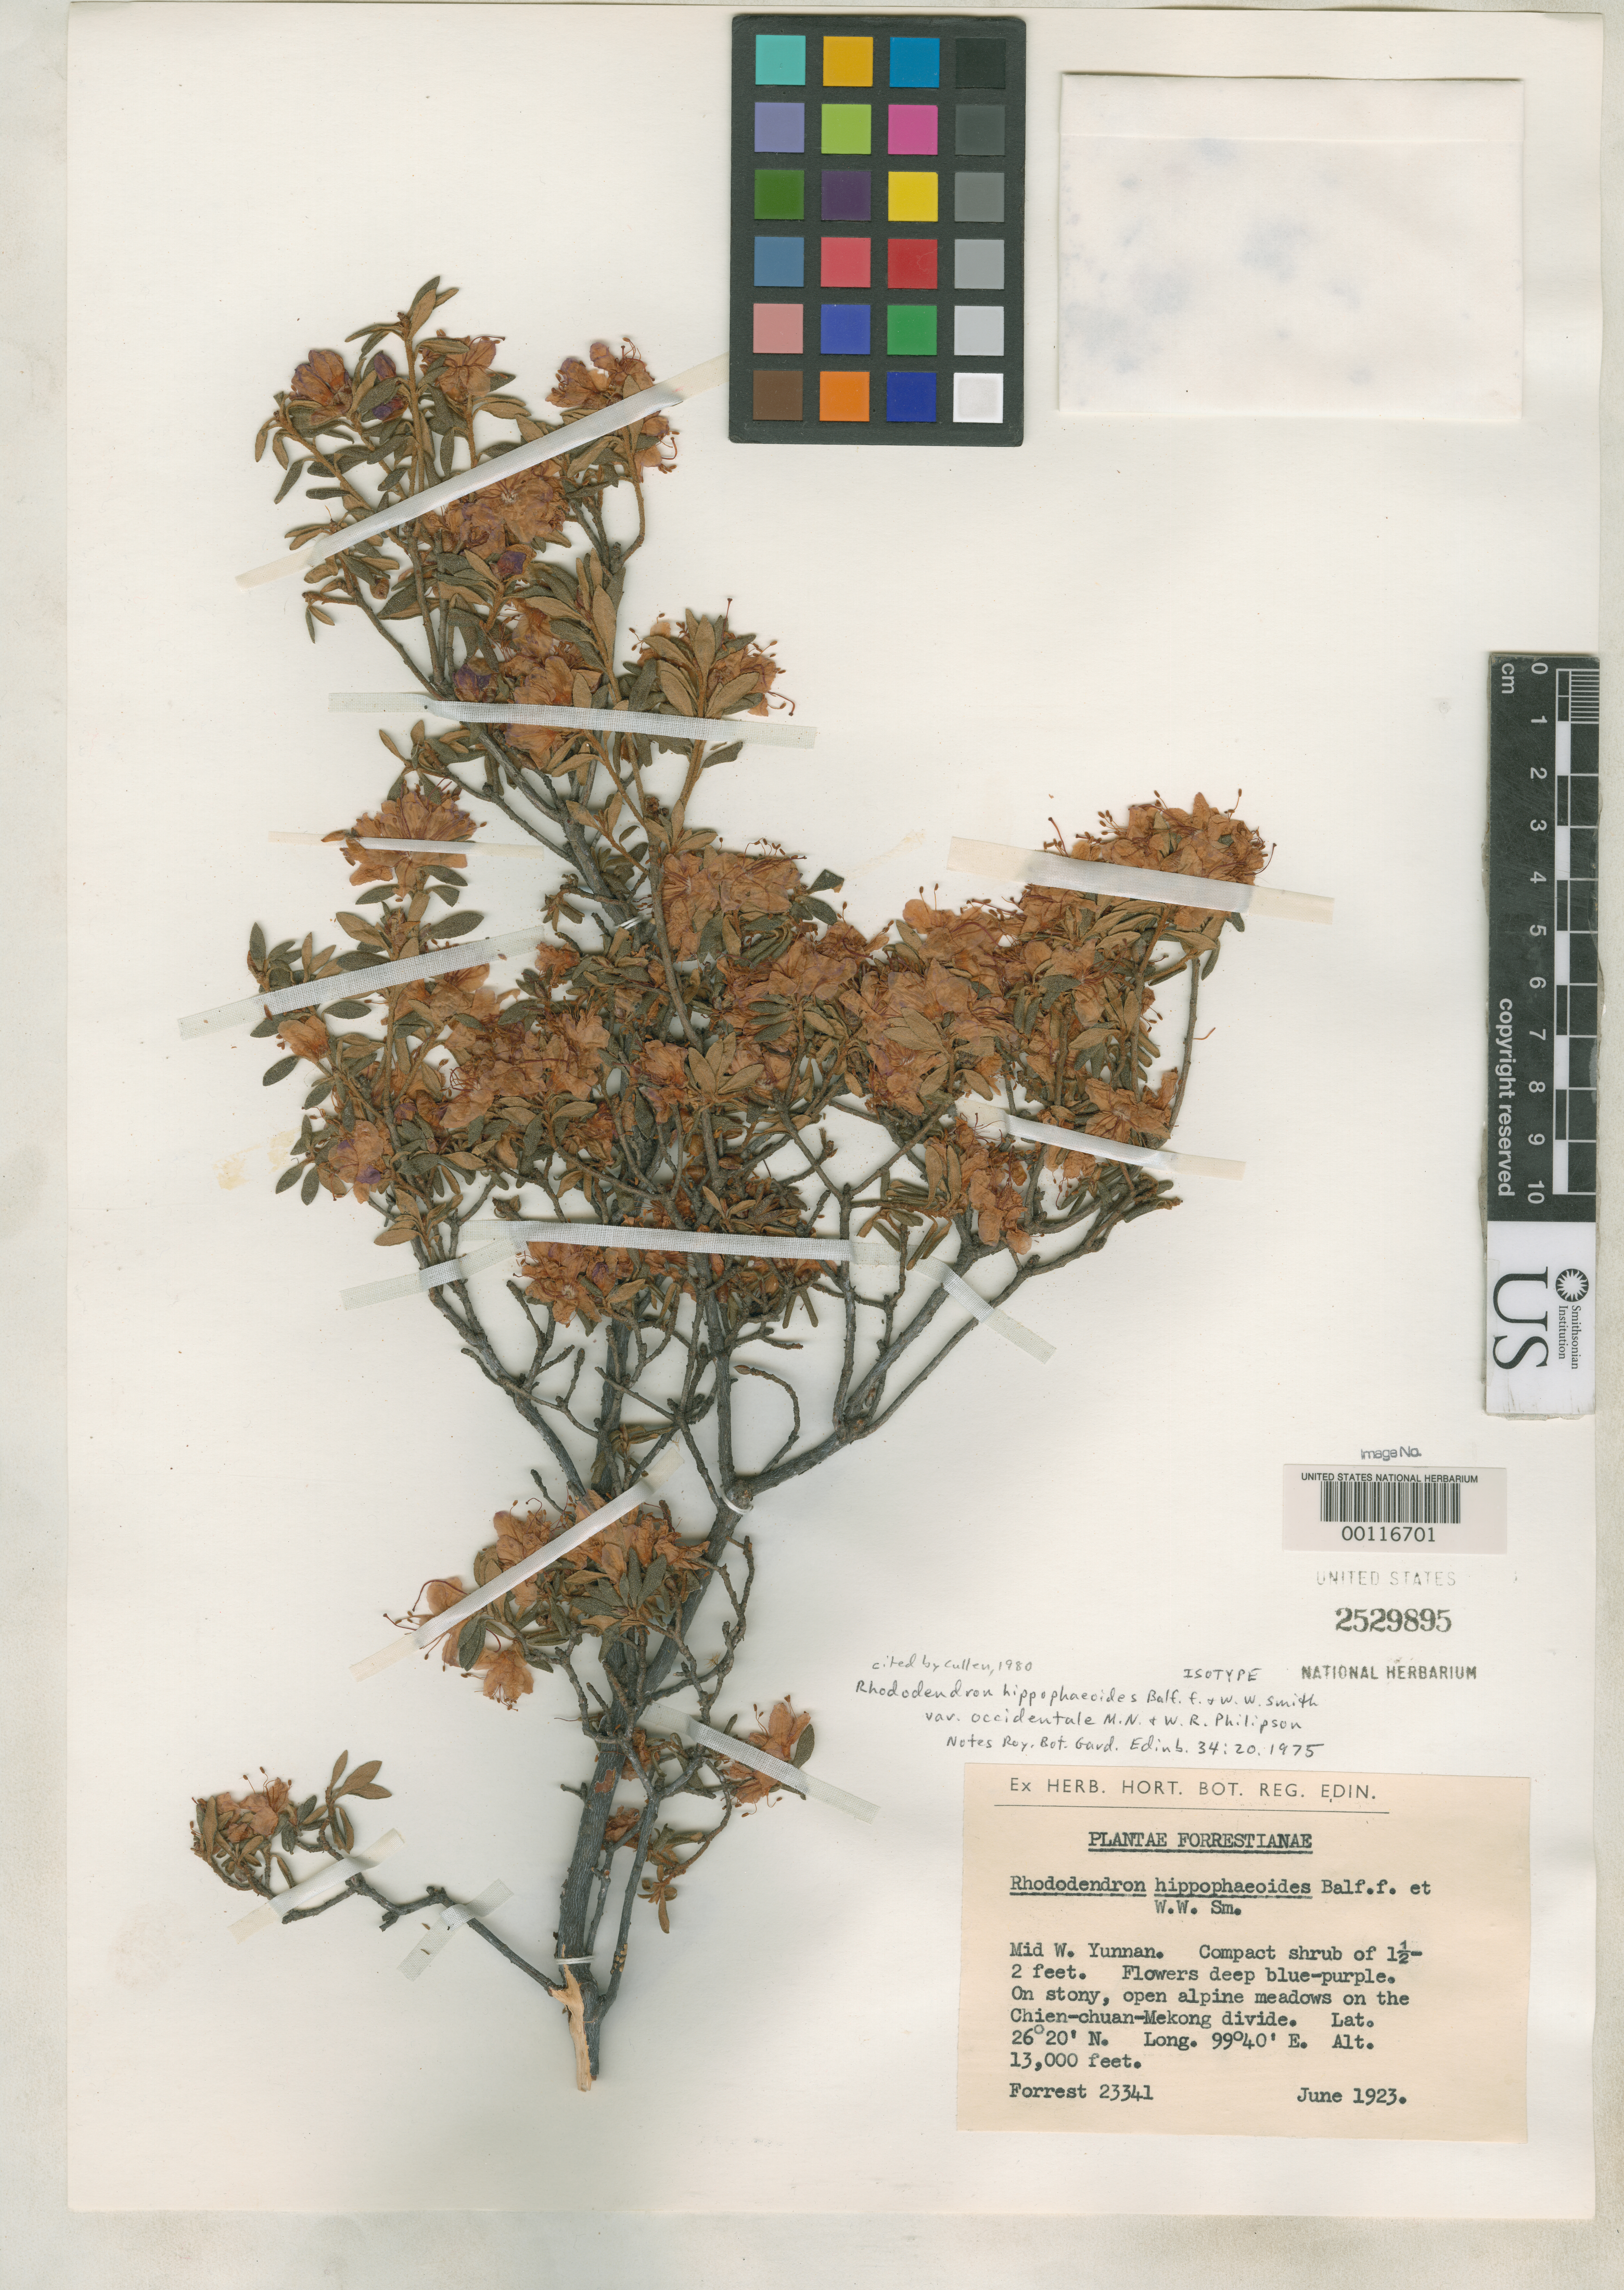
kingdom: Plantae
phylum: Tracheophyta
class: Magnoliopsida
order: Ericales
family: Ericaceae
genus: Rhododendron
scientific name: Rhododendron hippophaeoides var. occidentale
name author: M. N. Philipson & Philipson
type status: Isotype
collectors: G. Forrest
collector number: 23341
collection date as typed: Jun 1923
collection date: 1923-06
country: China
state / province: Yunnan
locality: Chien-Chuan-Mekong Divide.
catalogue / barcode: US 2529895